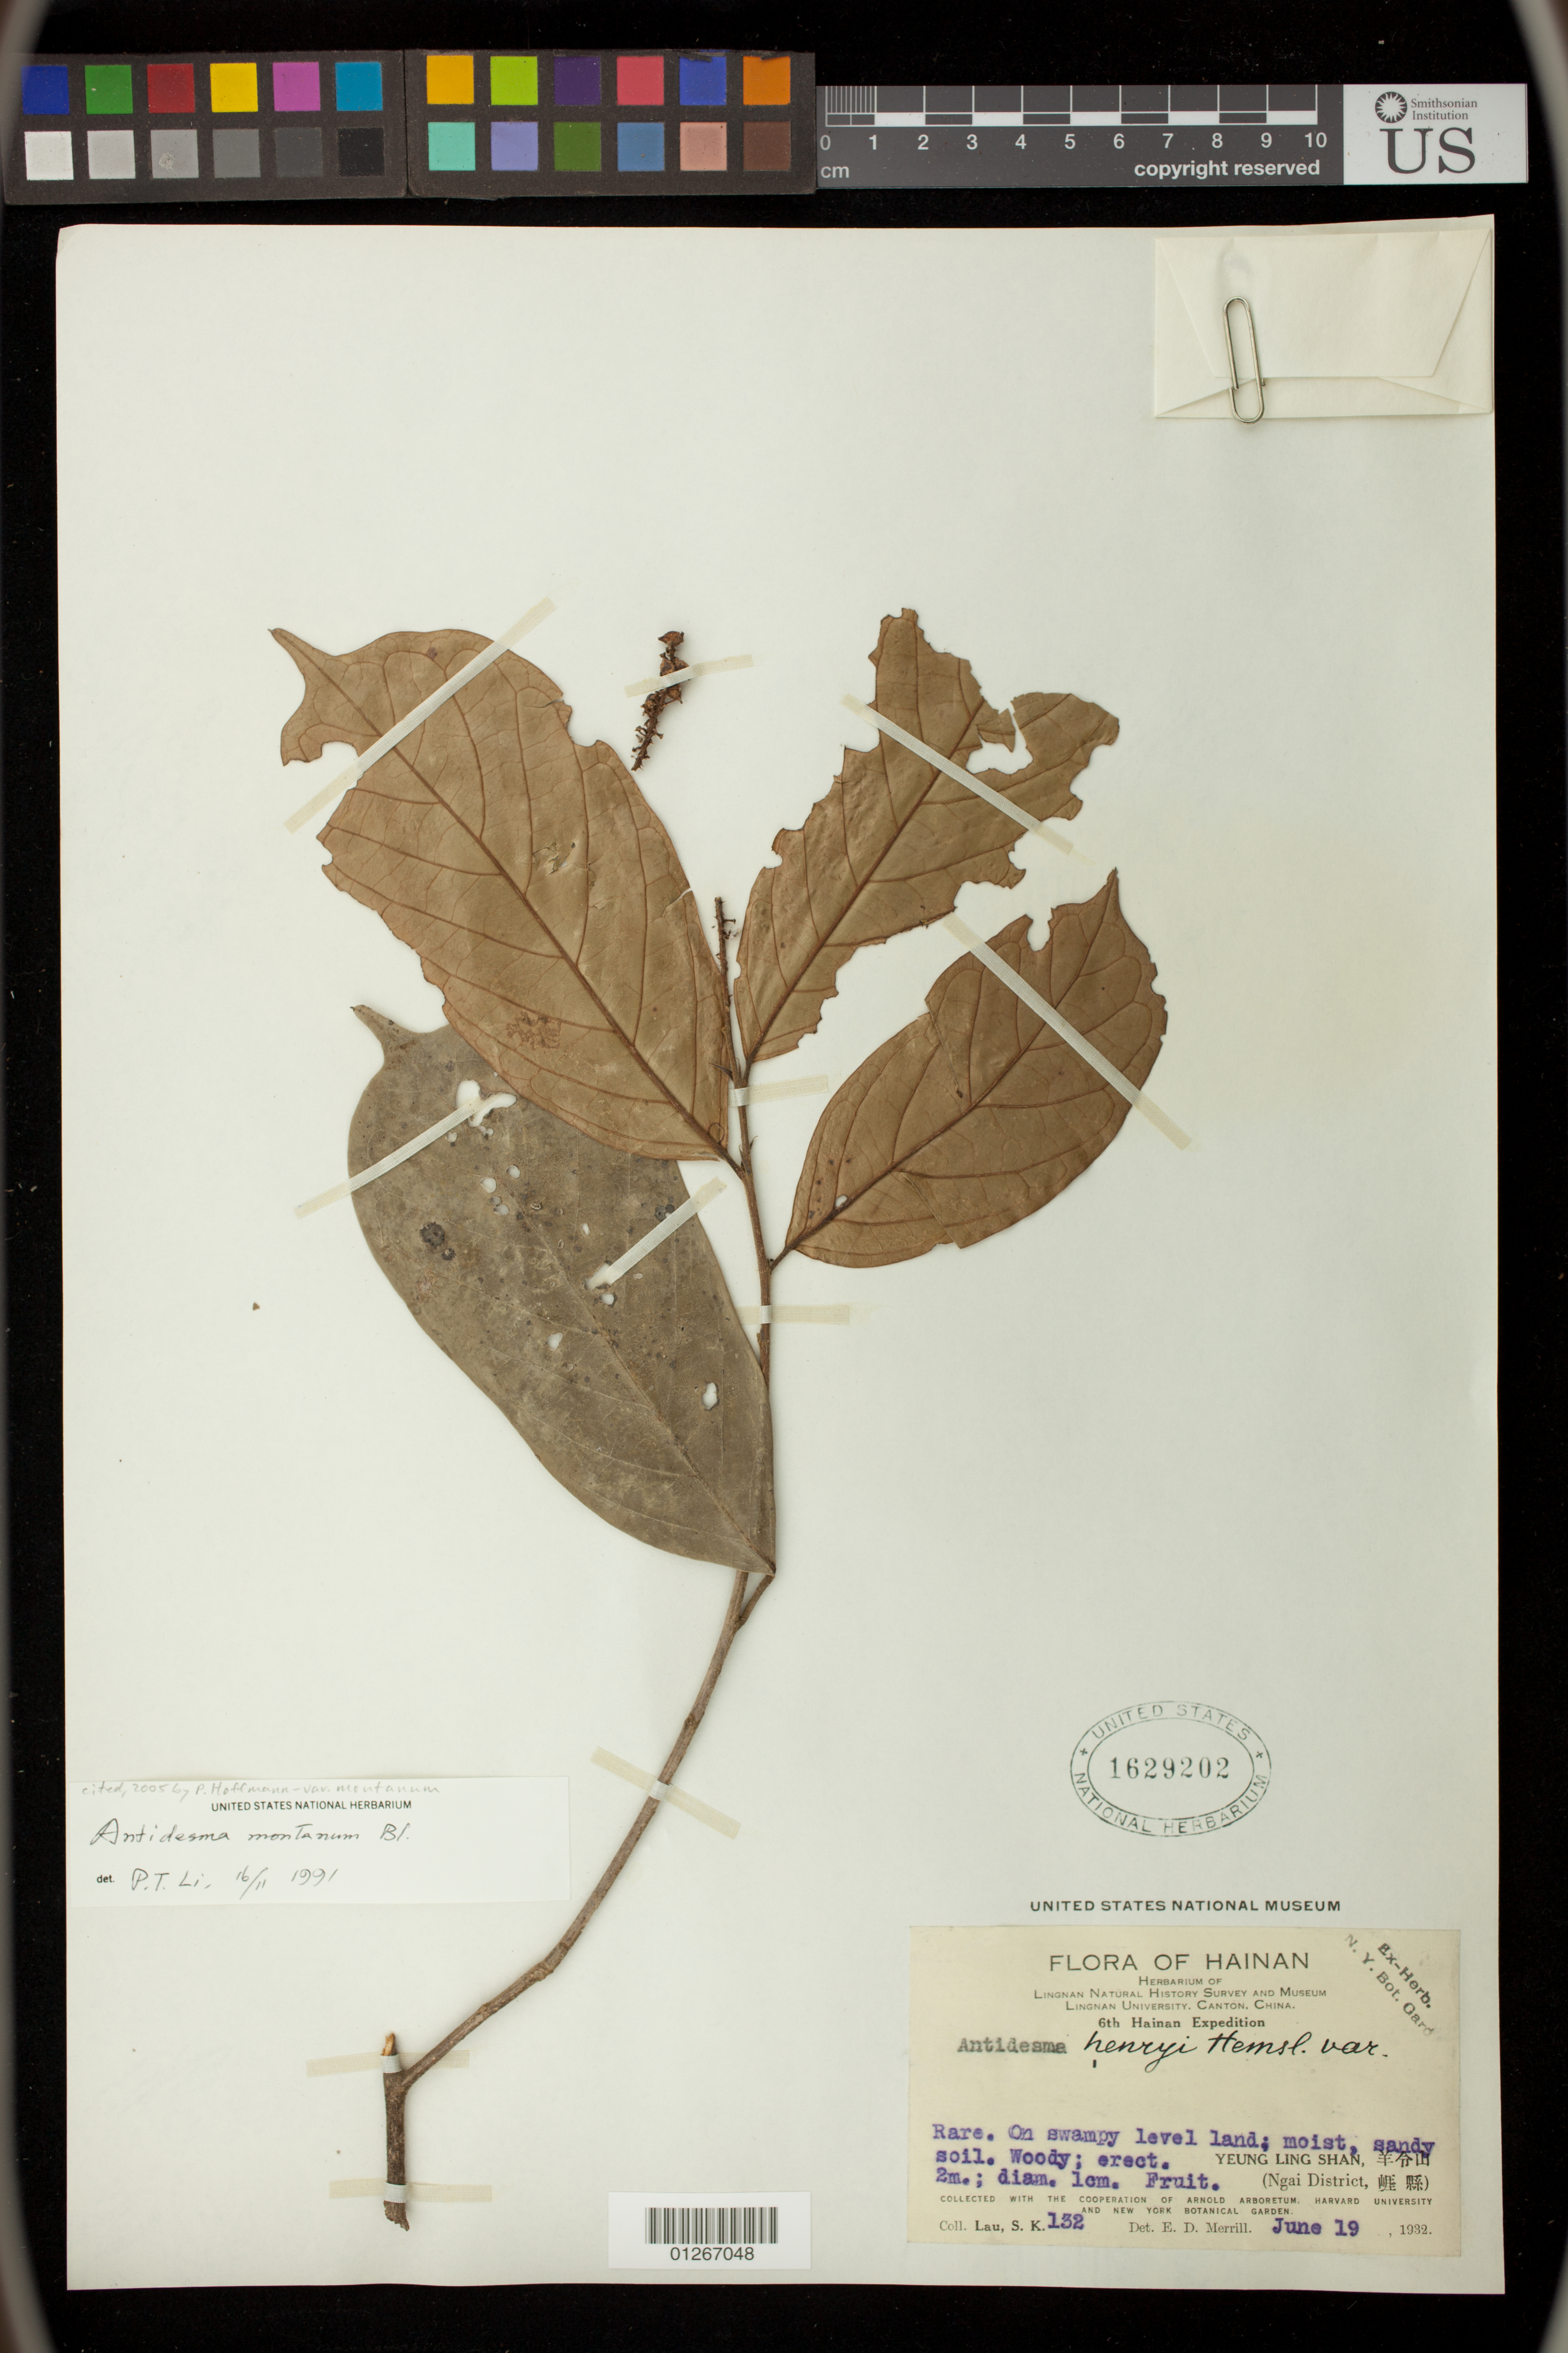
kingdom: Plantae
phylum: Tracheophyta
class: Magnoliopsida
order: Malpighiales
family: Phyllanthaceae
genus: Antidesma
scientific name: Antidesma montanum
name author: Blume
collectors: S. K. Lau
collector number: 132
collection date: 1932-06-19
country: China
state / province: Hainan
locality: Yeung Ling Shang (Ngai District)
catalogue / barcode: US 1629202